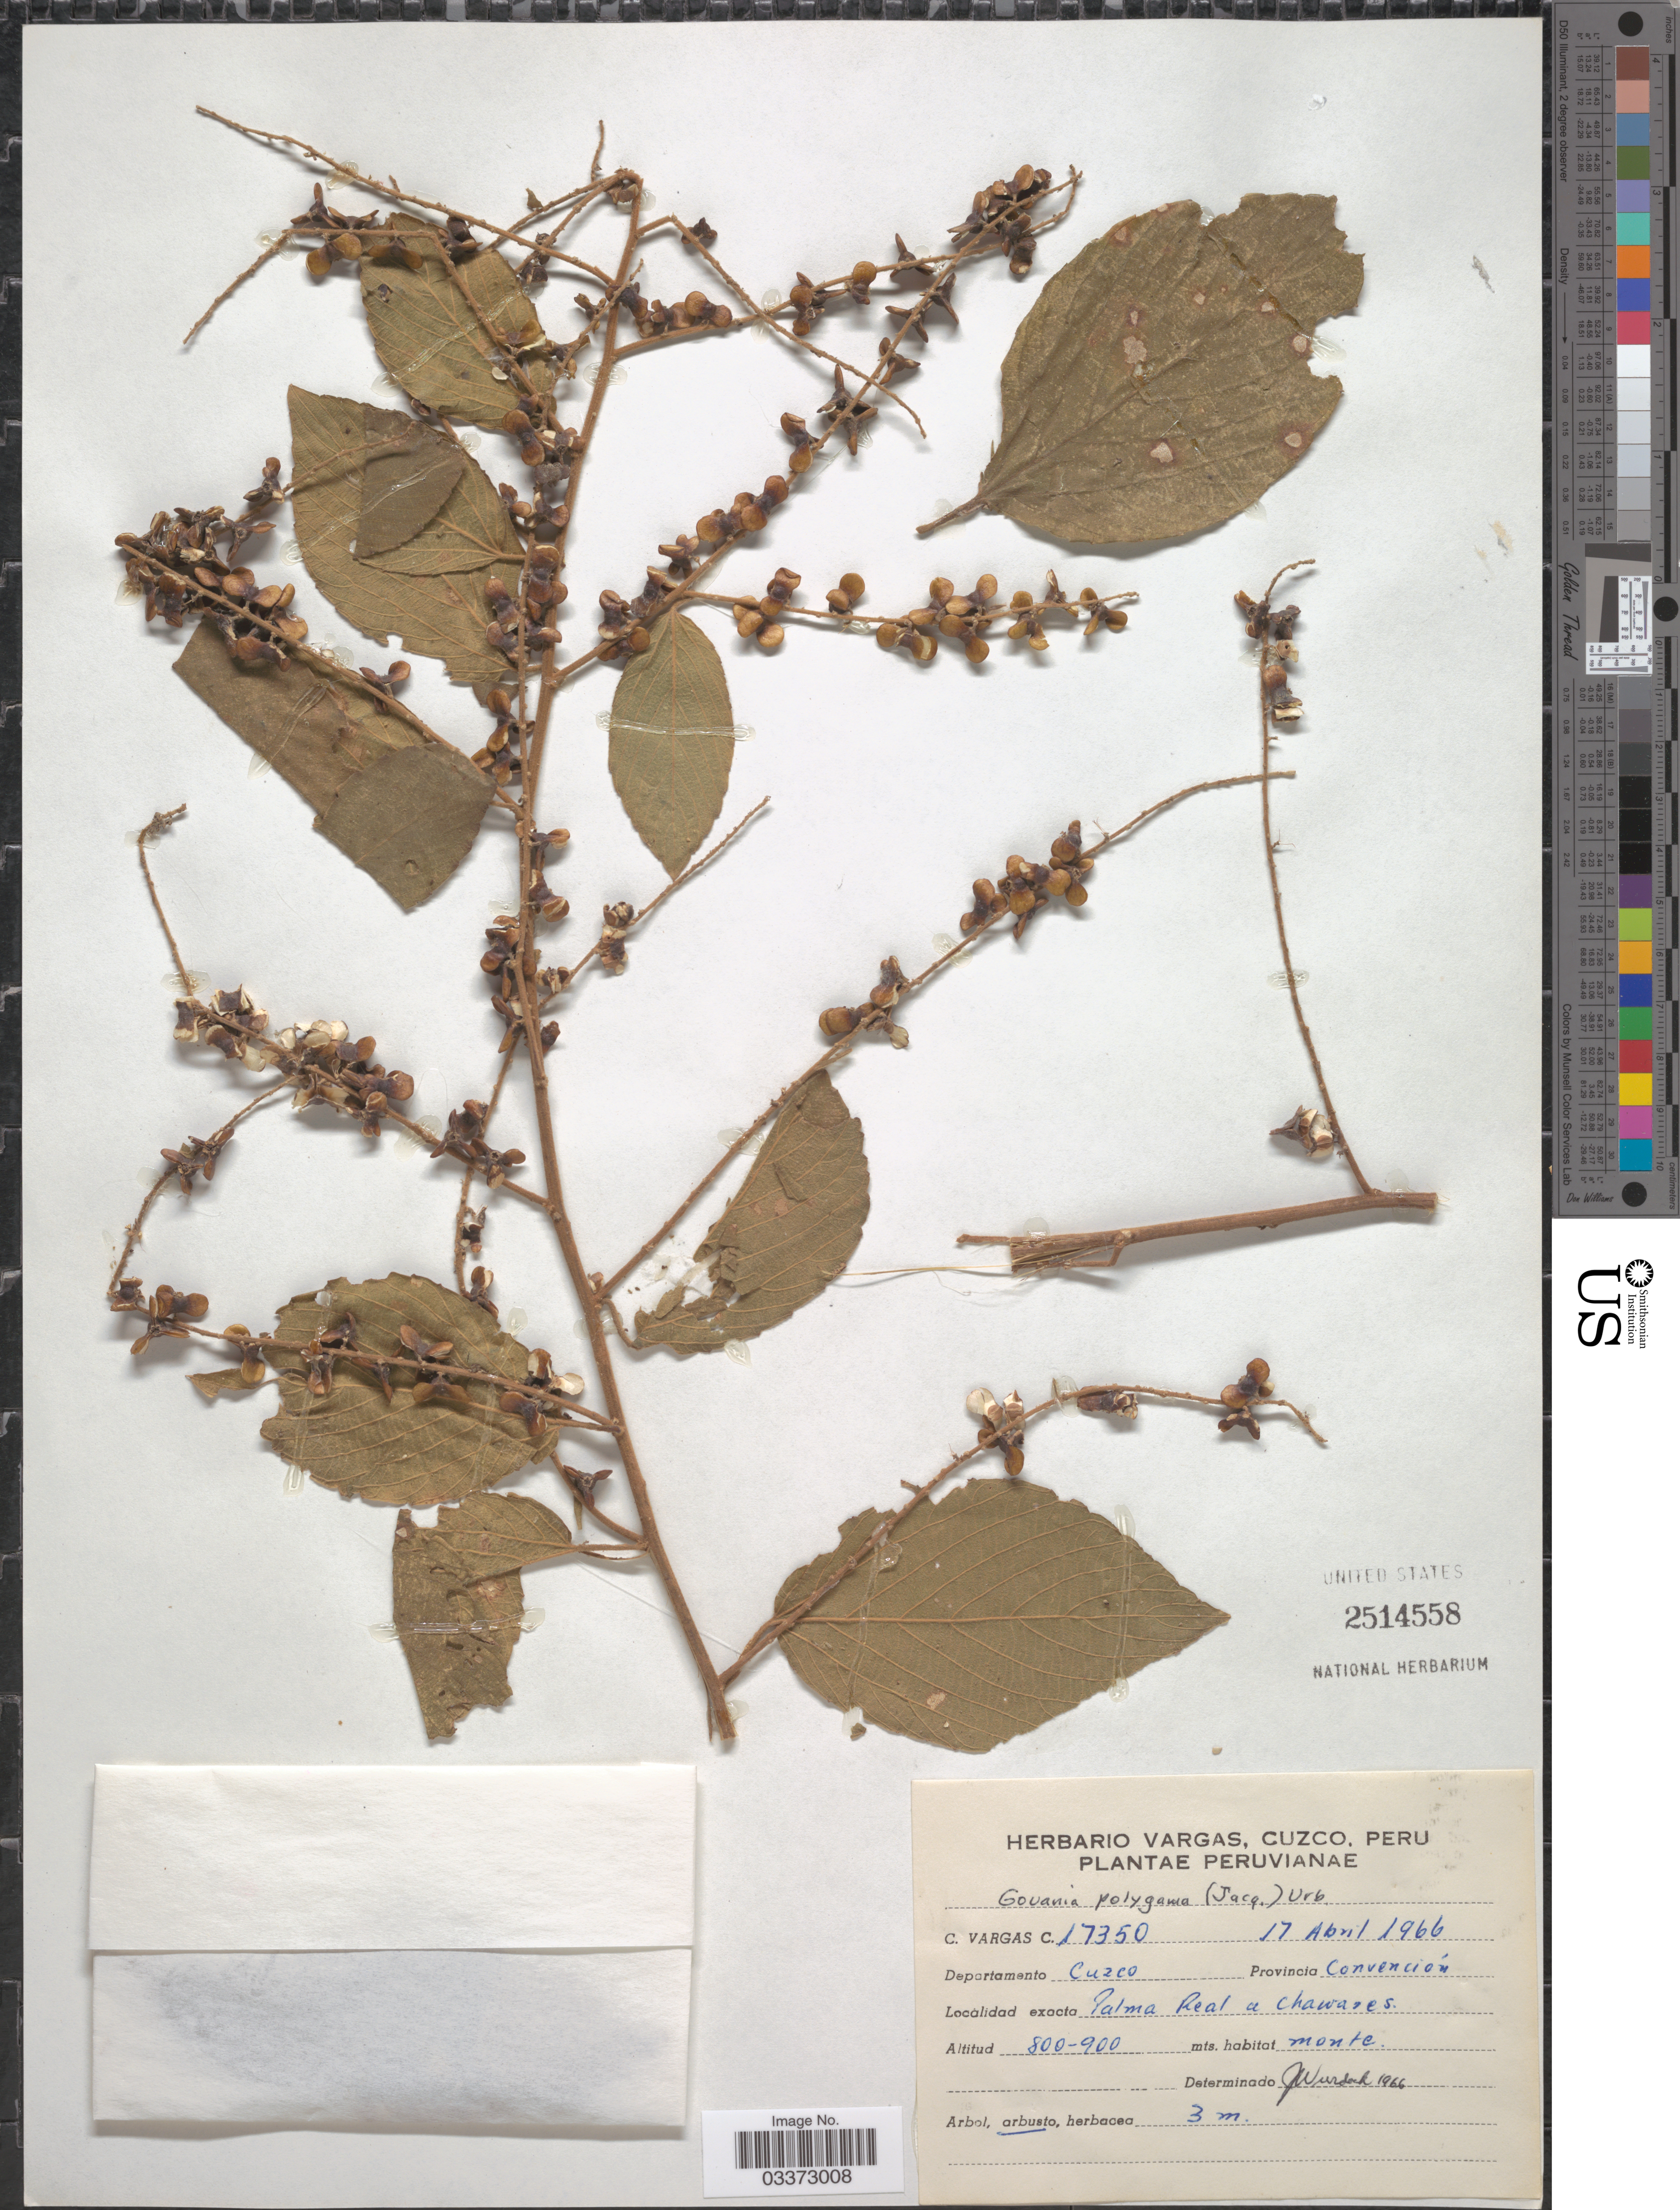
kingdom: Plantae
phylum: Tracheophyta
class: Magnoliopsida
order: Rosales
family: Rhamnaceae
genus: Gouania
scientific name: Gouania polygama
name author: (Jacq.) Urb.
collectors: C. Vargas Calderón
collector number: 17350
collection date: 1966-04-17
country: Peru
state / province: Cusco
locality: Departamento Cuzco. Provincia Convención. Palma Real a Chawares.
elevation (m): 800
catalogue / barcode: US 2514558